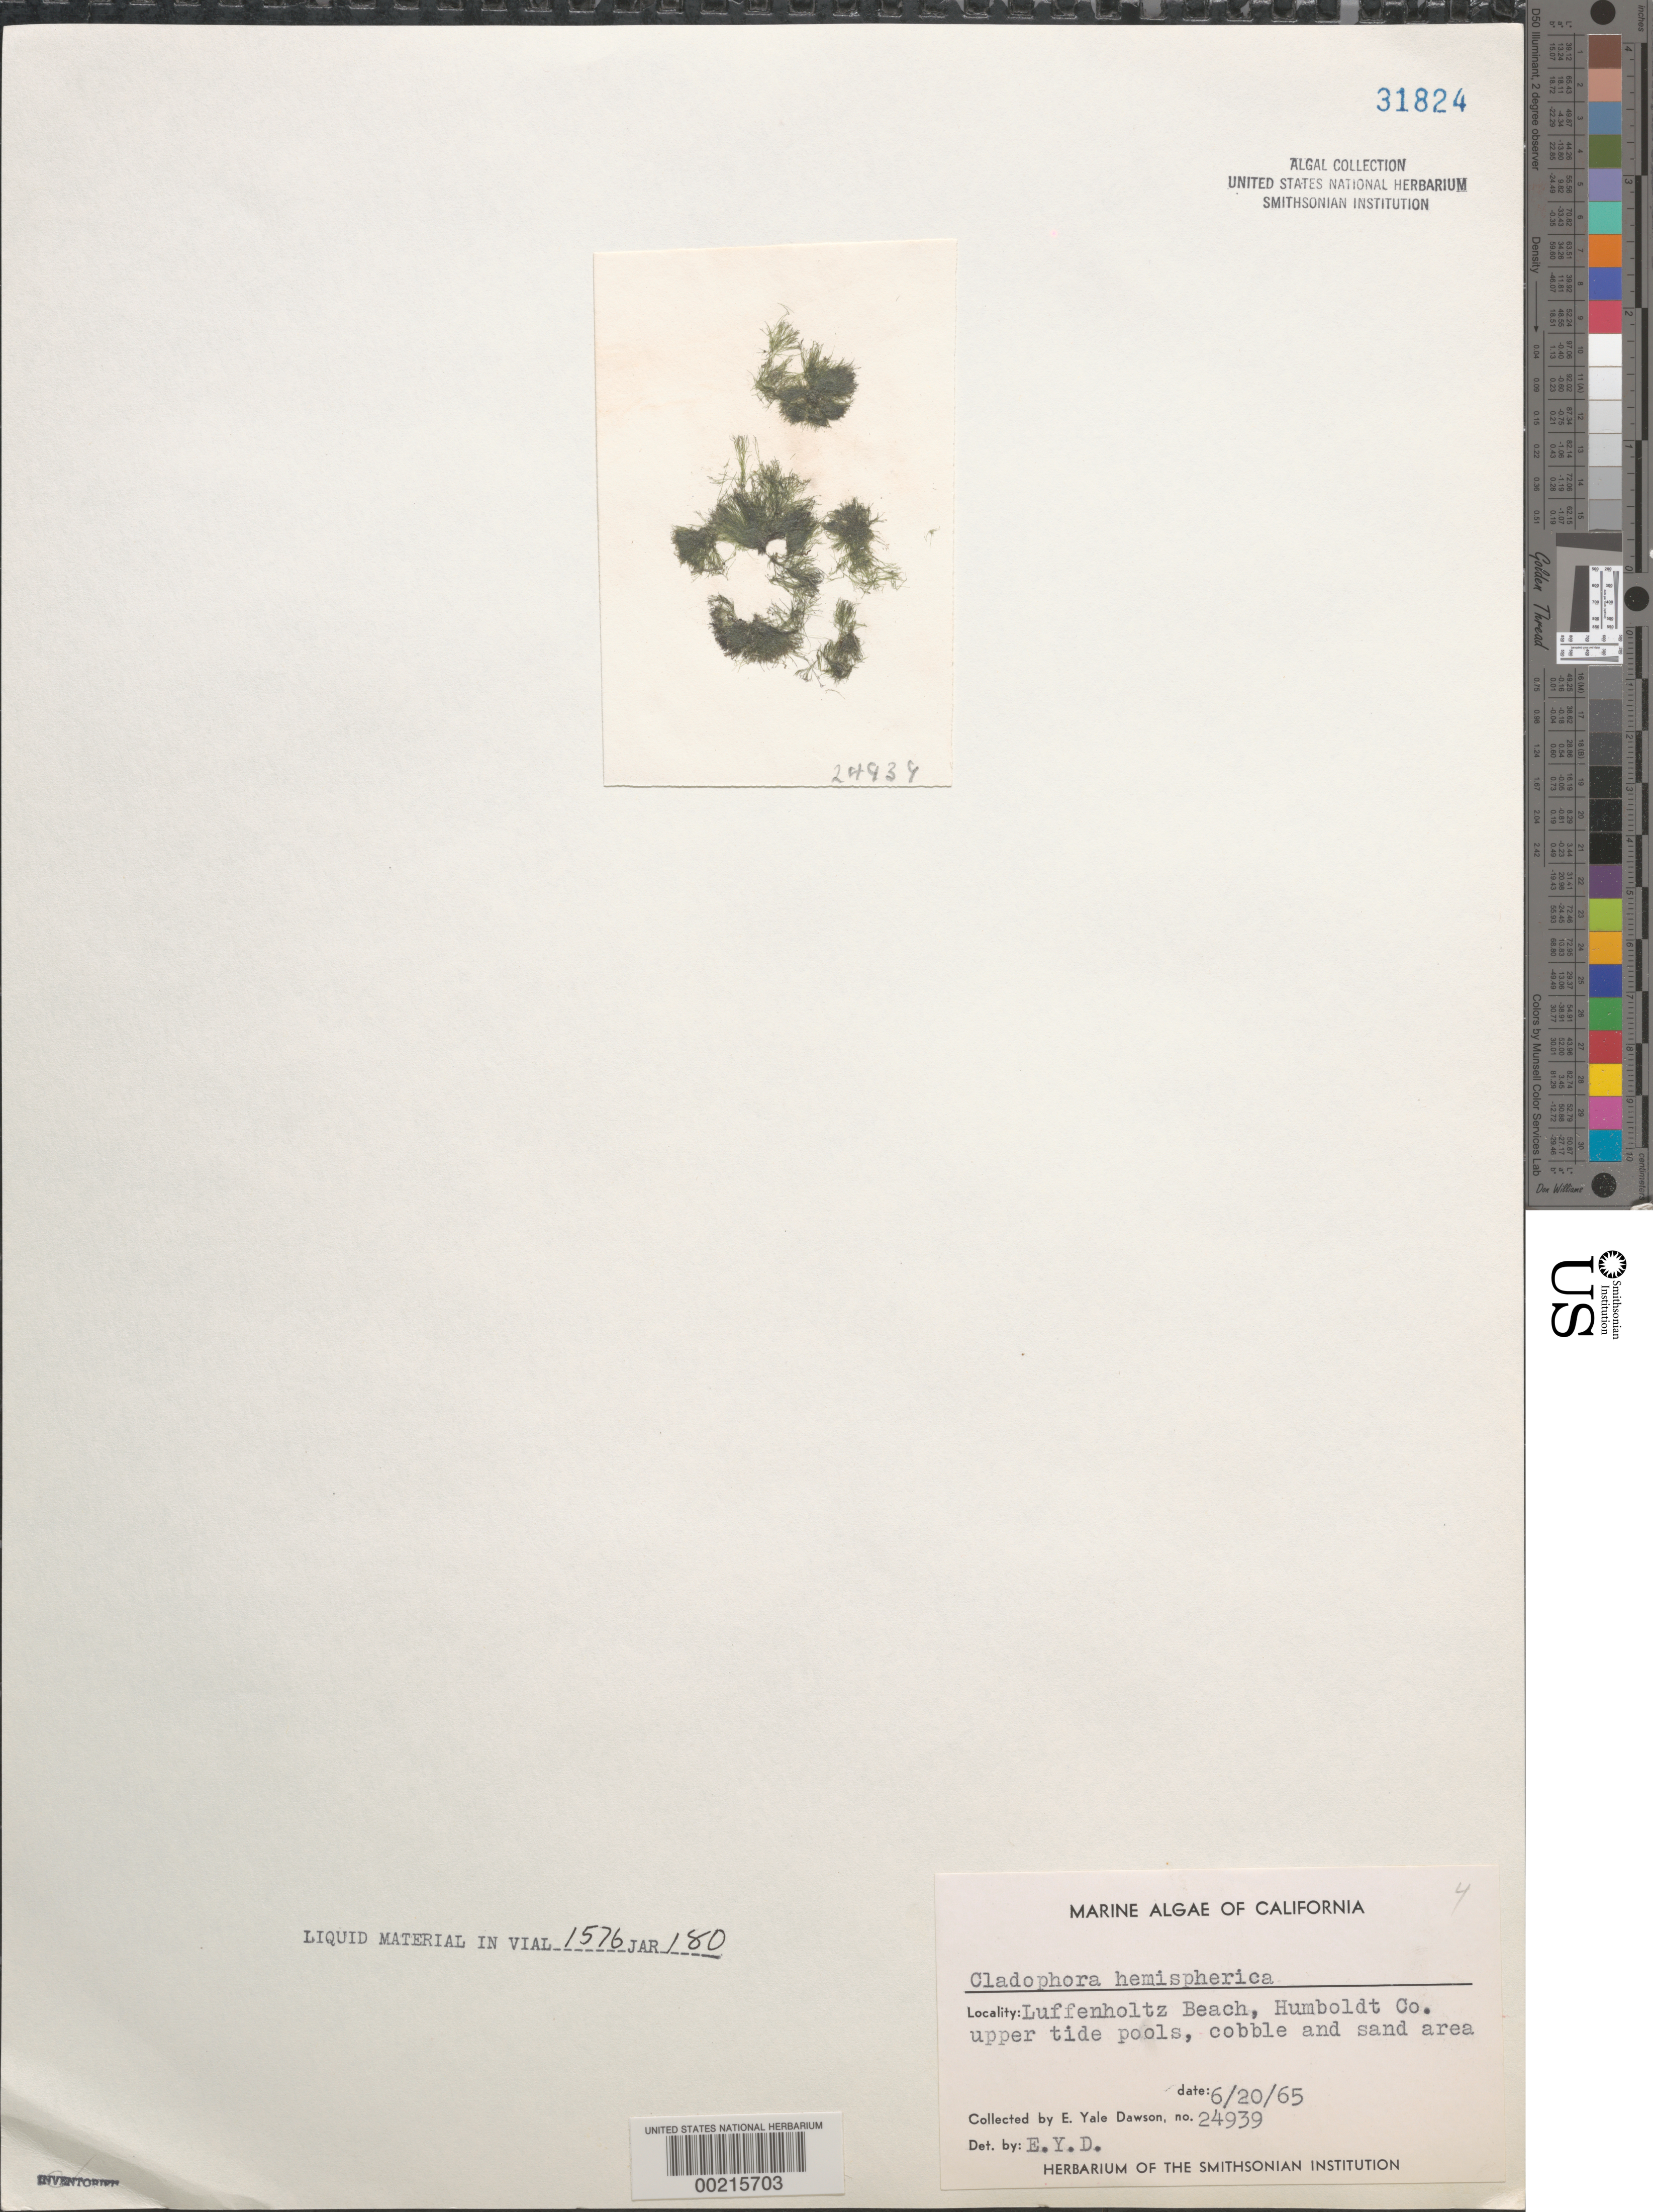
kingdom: Plantae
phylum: Chlorophyta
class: Ulvophyceae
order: Cladophorales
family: Cladophoraceae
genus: Cladophora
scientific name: Cladophora columbiana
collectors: E. Y. Dawson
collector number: EYD 24939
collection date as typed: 20 Jun 1965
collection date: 1965-06-20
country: United States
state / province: California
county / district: Humboldt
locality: Luffenholtz Beach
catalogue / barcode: US 31824